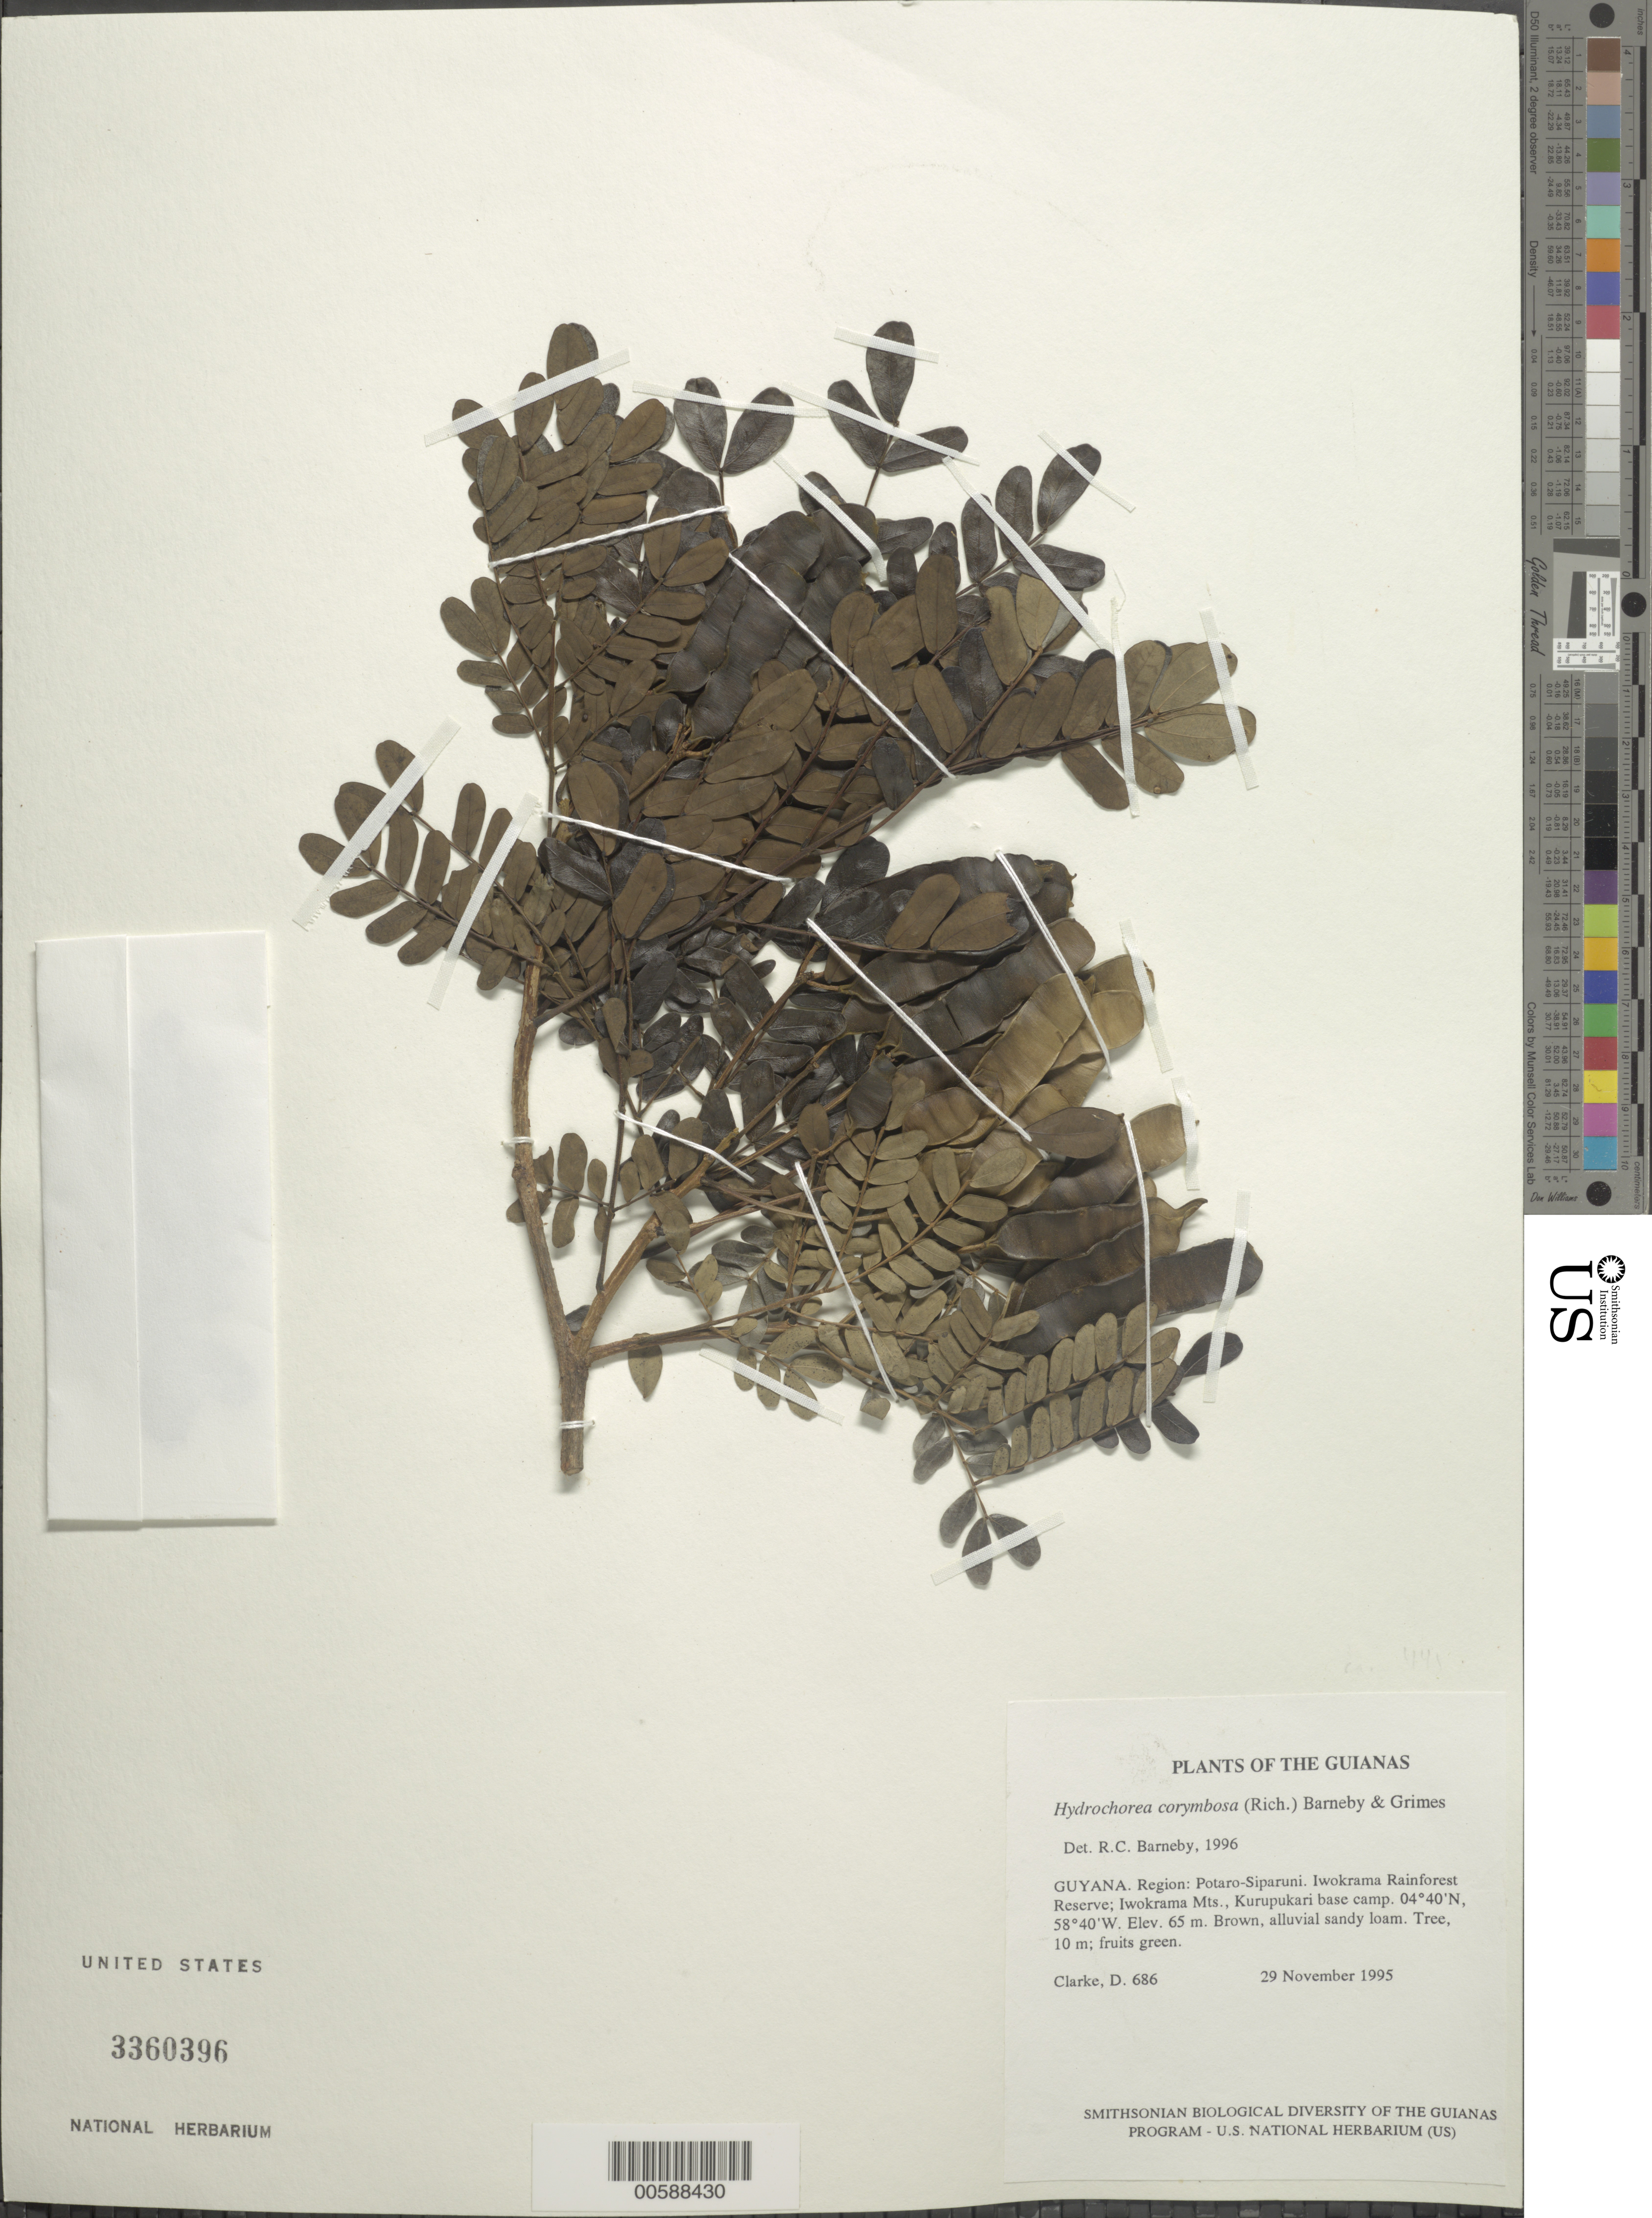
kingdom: Plantae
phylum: Tracheophyta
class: Magnoliopsida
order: Fabales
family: Fabaceae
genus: Hydrochorea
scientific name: Hydrochorea corymbosa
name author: (Rich.) Barneby & J.W. Grimes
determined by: Barneby, Rupert C., (NY)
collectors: H. D. Clarke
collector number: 686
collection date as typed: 29 November 1995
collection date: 1995-11-29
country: Guyana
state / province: Potaro-Siparuni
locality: Iwokrama Rainforest Reserve; Iwokrama Mts., Kurupukari base camp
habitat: Brown, alluvial sandy loam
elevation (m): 65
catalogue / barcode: US 3360396